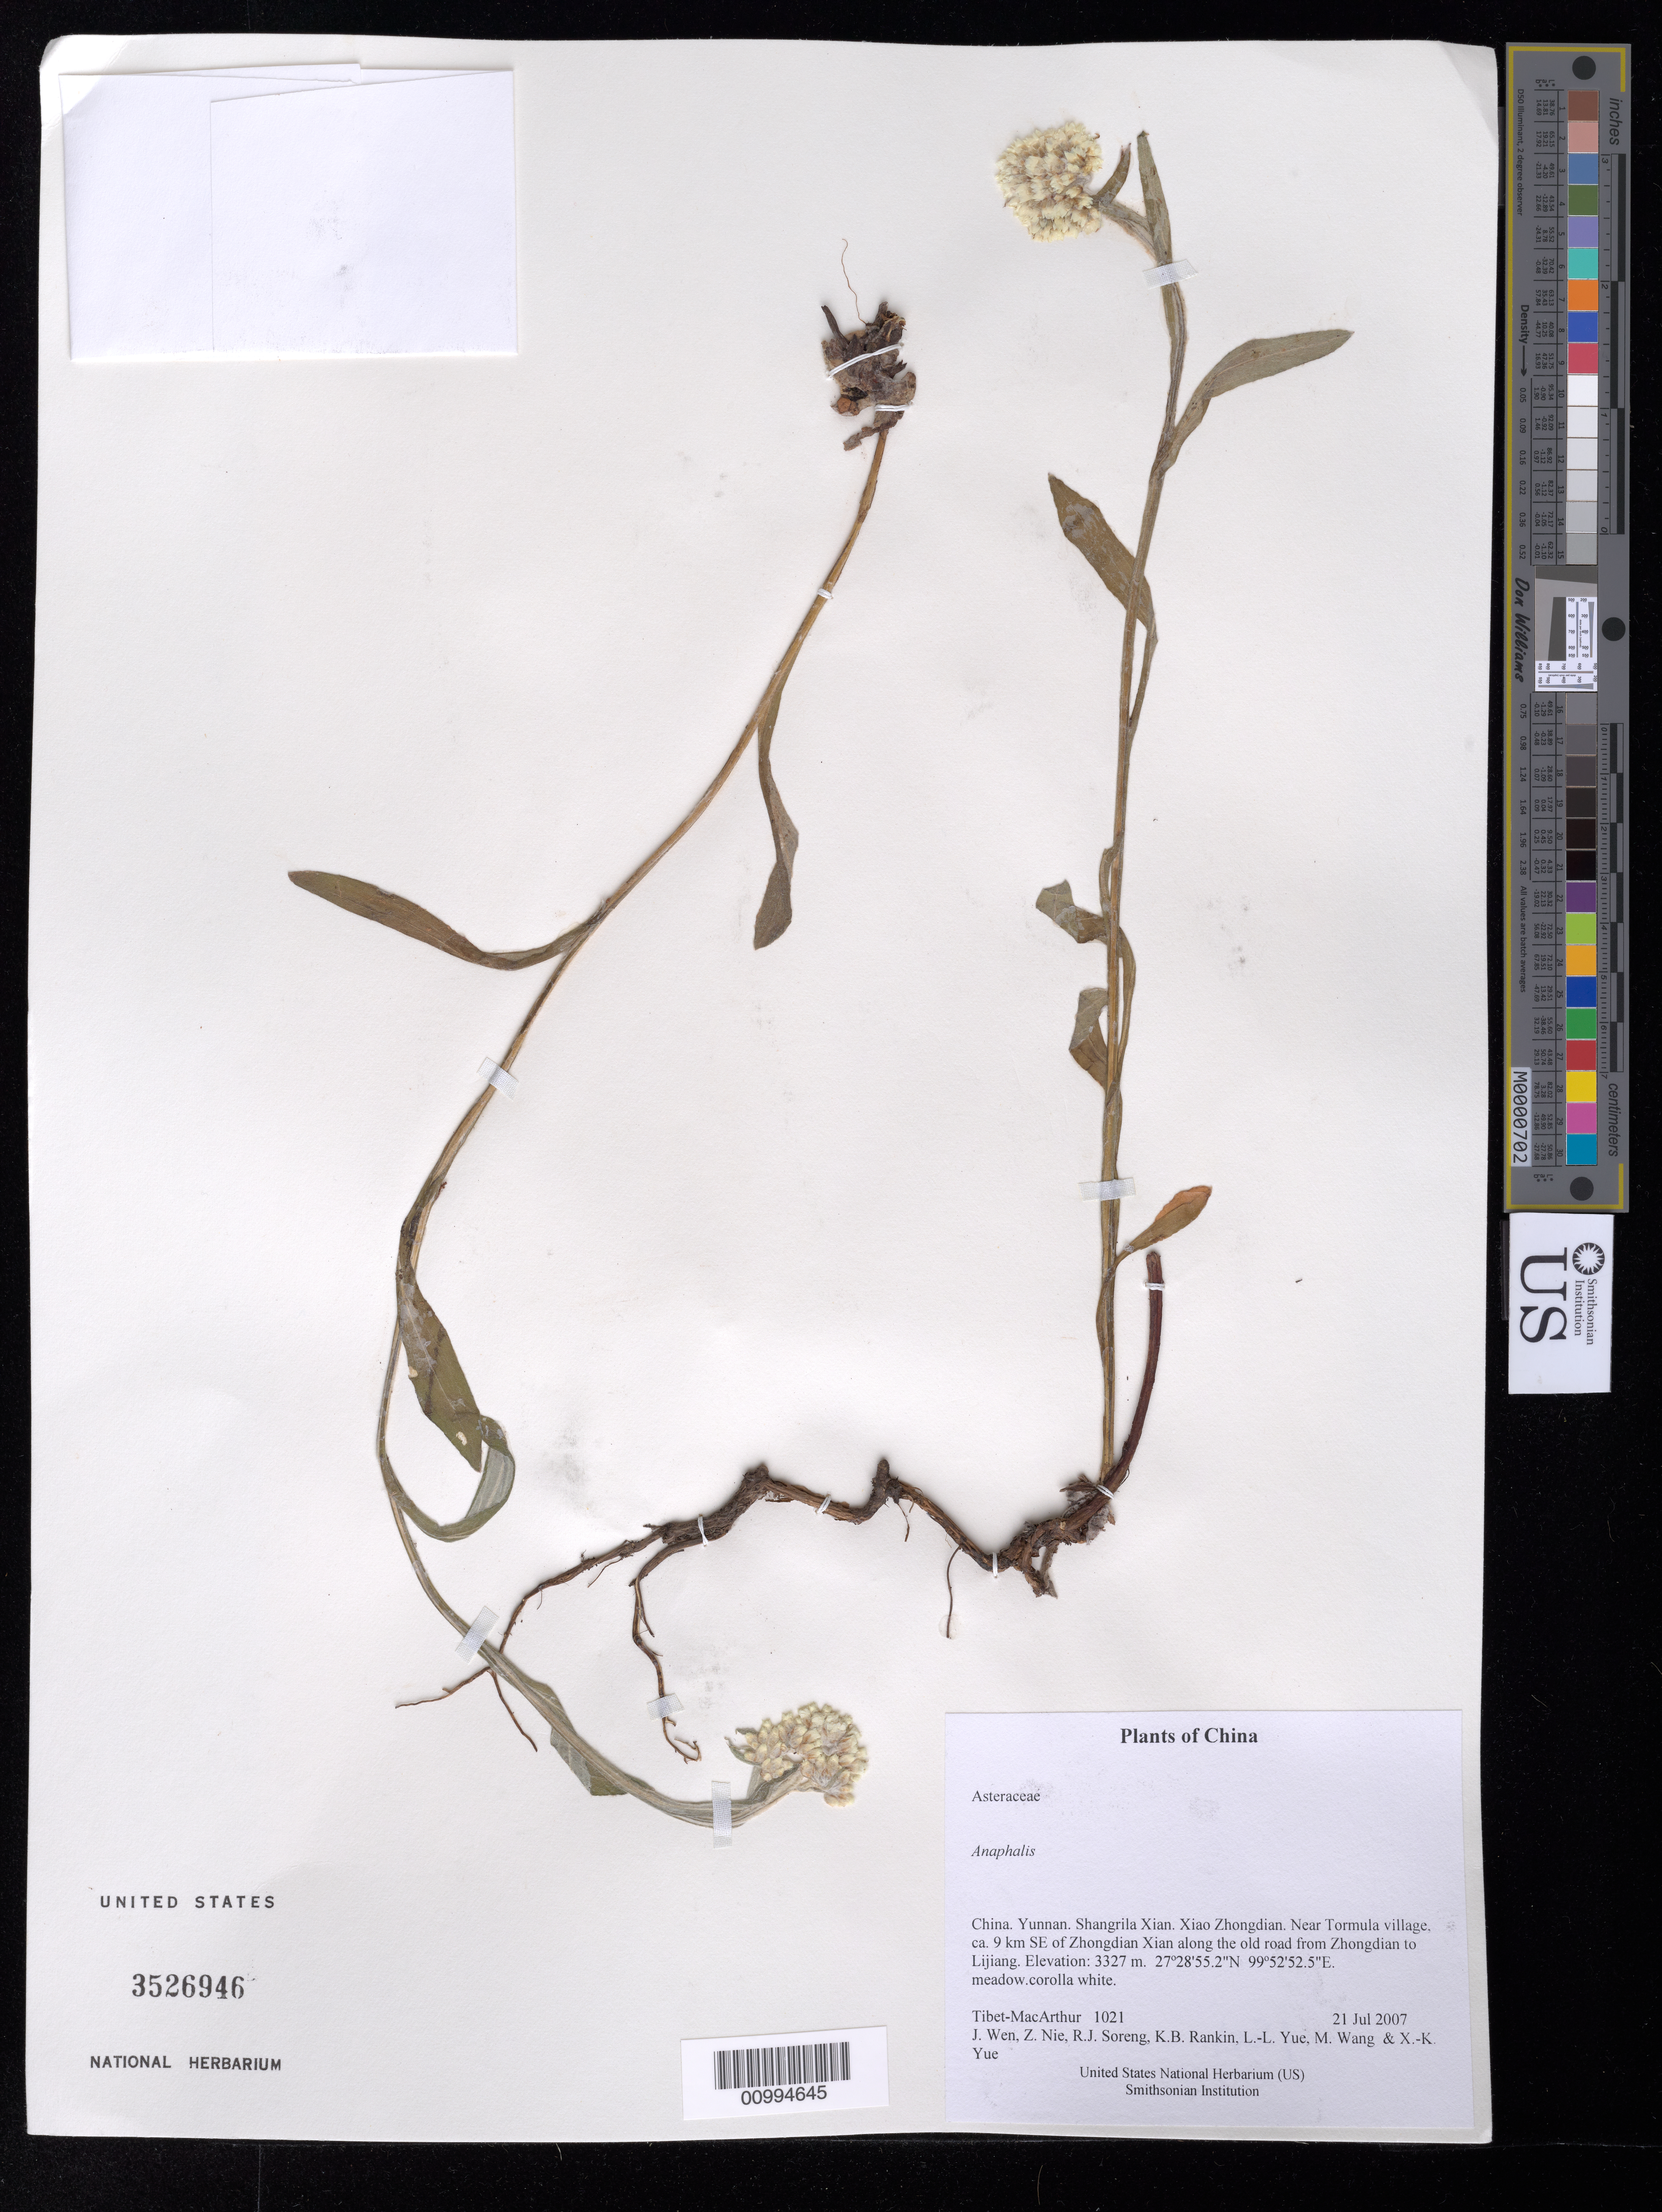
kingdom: Plantae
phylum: Tracheophyta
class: Magnoliopsida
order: Asterales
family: Asteraceae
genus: Anaphalis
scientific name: Anaphalis sp.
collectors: Tibet-MacArthur, J. Wen, Z. Nie, R. J. Soreng, K. Rankin, L. Yue, M. Wang & X. Yue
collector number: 1021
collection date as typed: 21 Jul 2007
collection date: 2007-07-21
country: China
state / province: Yunnan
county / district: Shangrila Xian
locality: Xiao Zhongdian. Near Tormula village, ca. 9 km SE of Zhongdian Xian along the old road from Zhongdian to Lijiang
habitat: meadow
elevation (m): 3327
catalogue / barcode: US 3526946